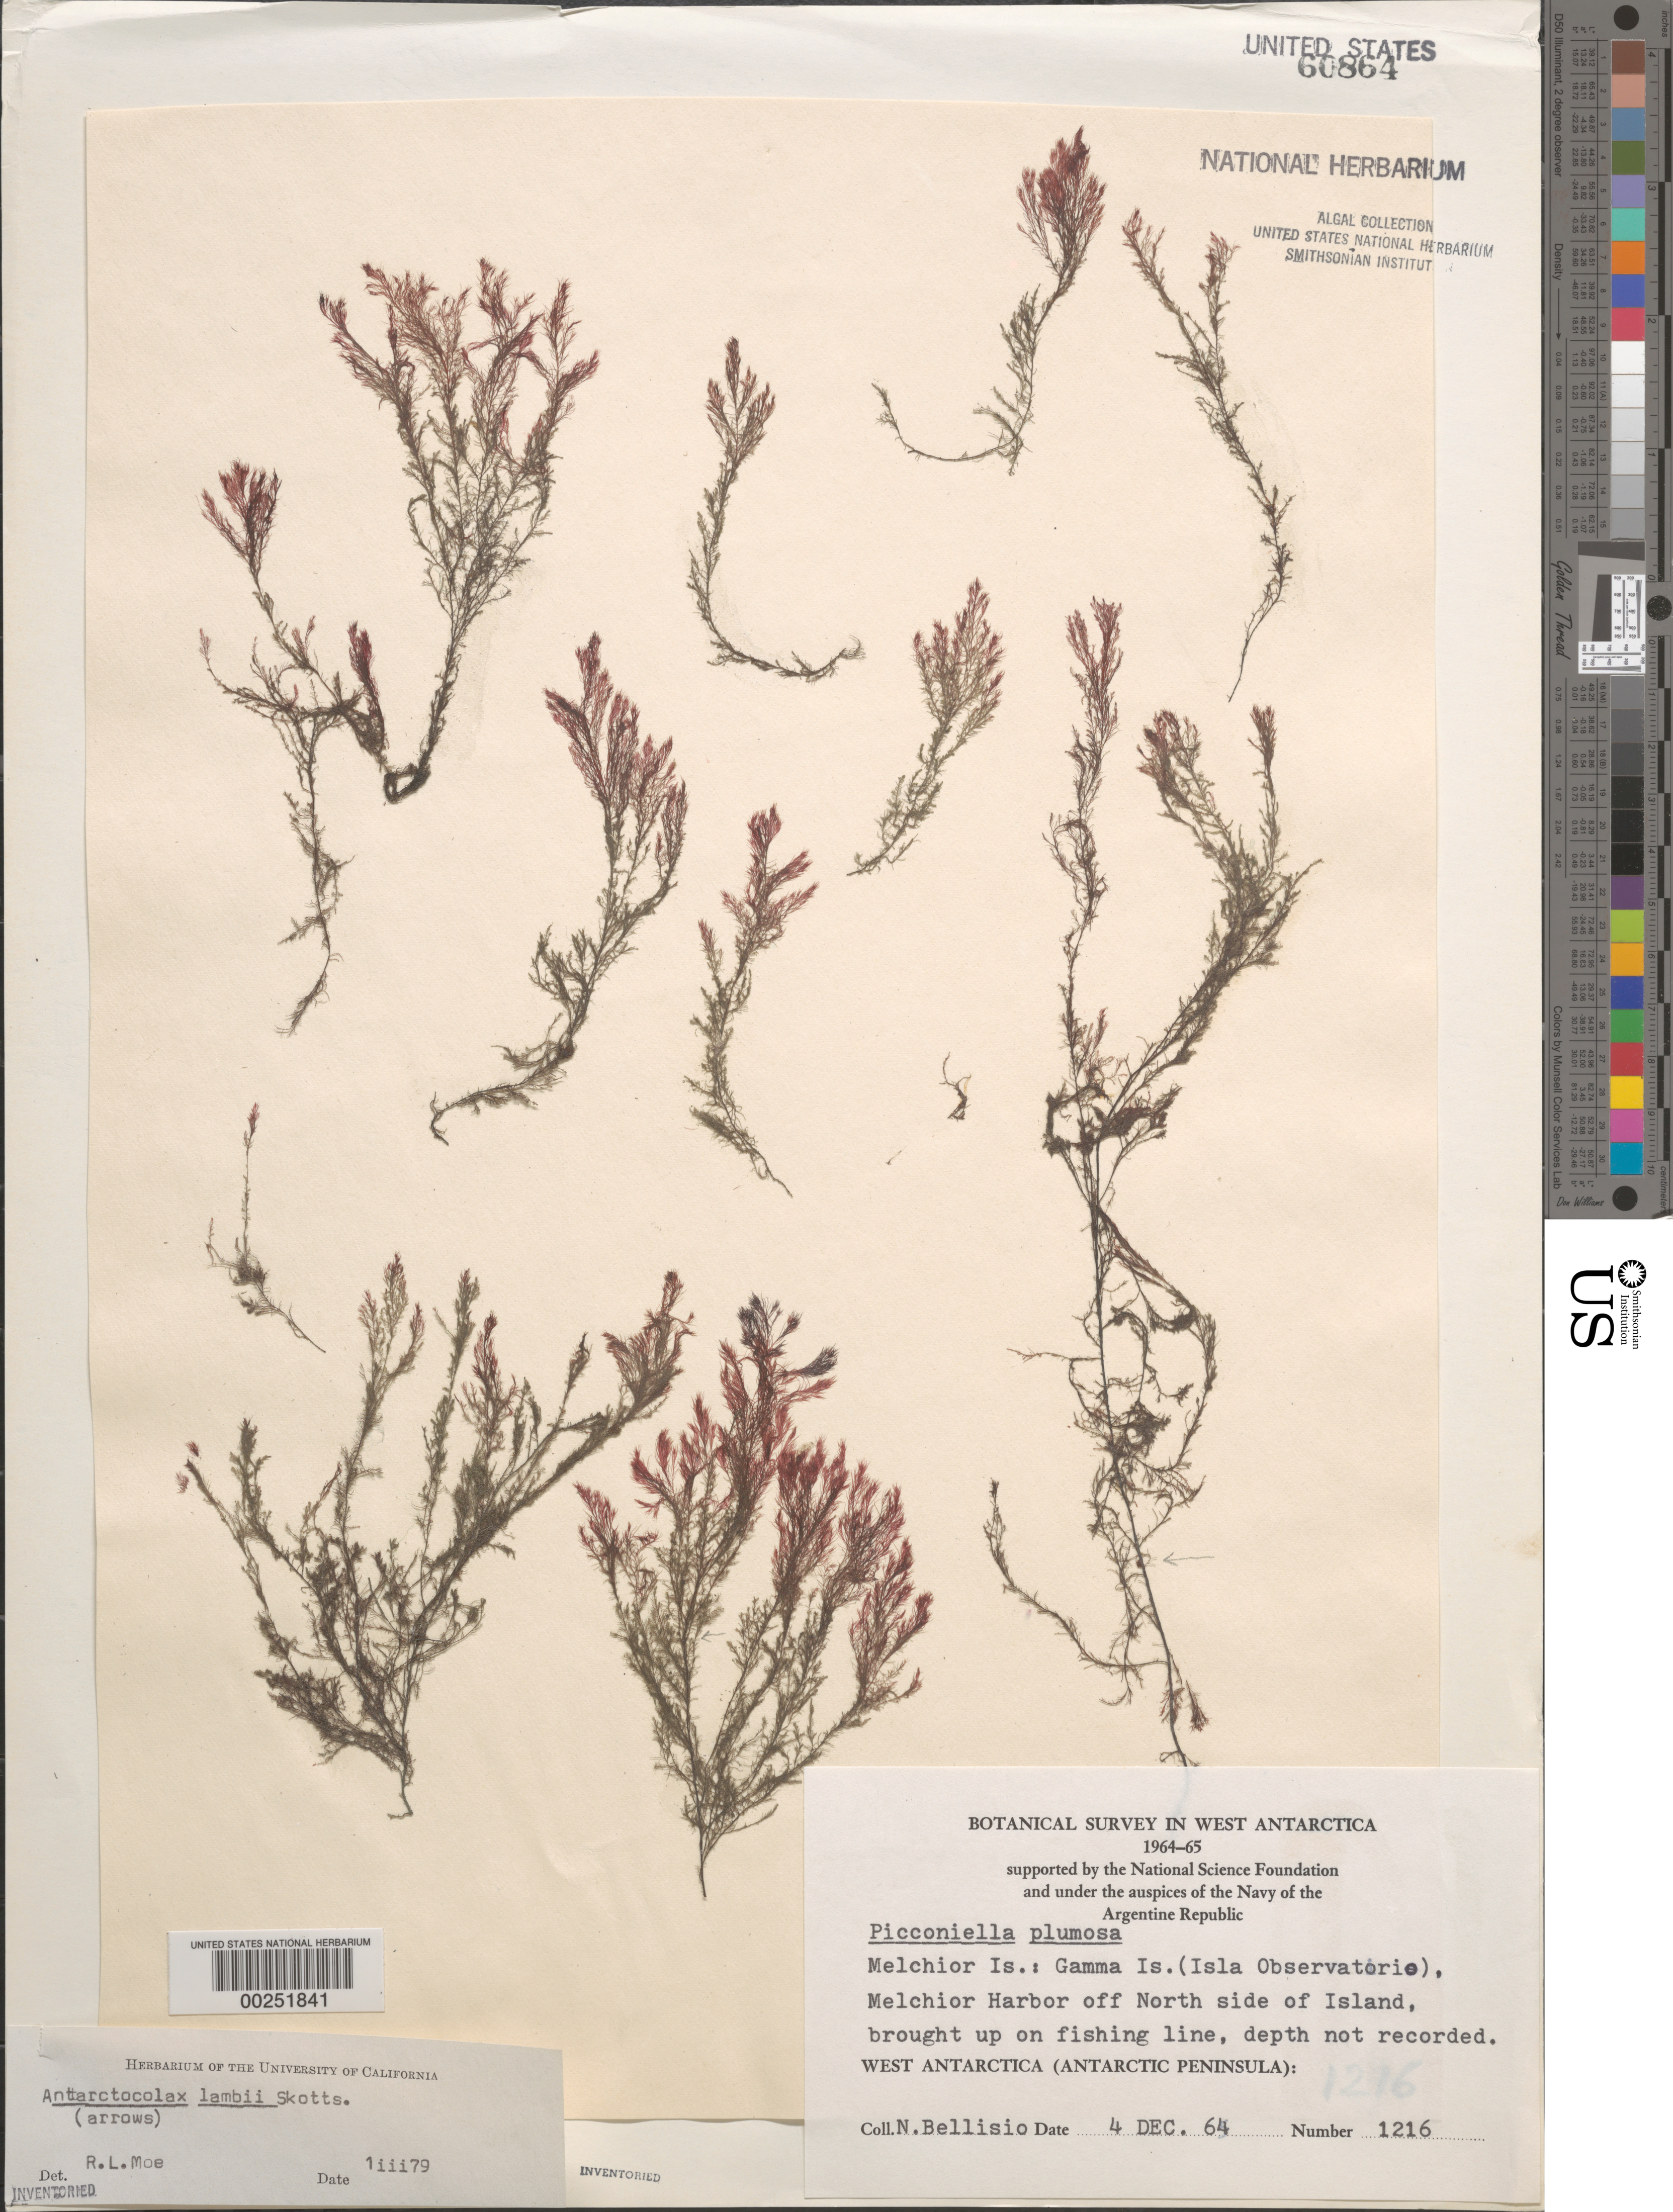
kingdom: Plantae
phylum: Rhodophyta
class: Florideophyceae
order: Ceramiales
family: Rhodomelaceae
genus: Antarctocolax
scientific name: Antarctocolax lambii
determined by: Moe, R. L.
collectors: N. Bellisio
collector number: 1216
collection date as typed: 04 Dec 1964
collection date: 1964-12-04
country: Antarctica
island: Gamma Island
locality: Off north Gamma Island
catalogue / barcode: US 60864